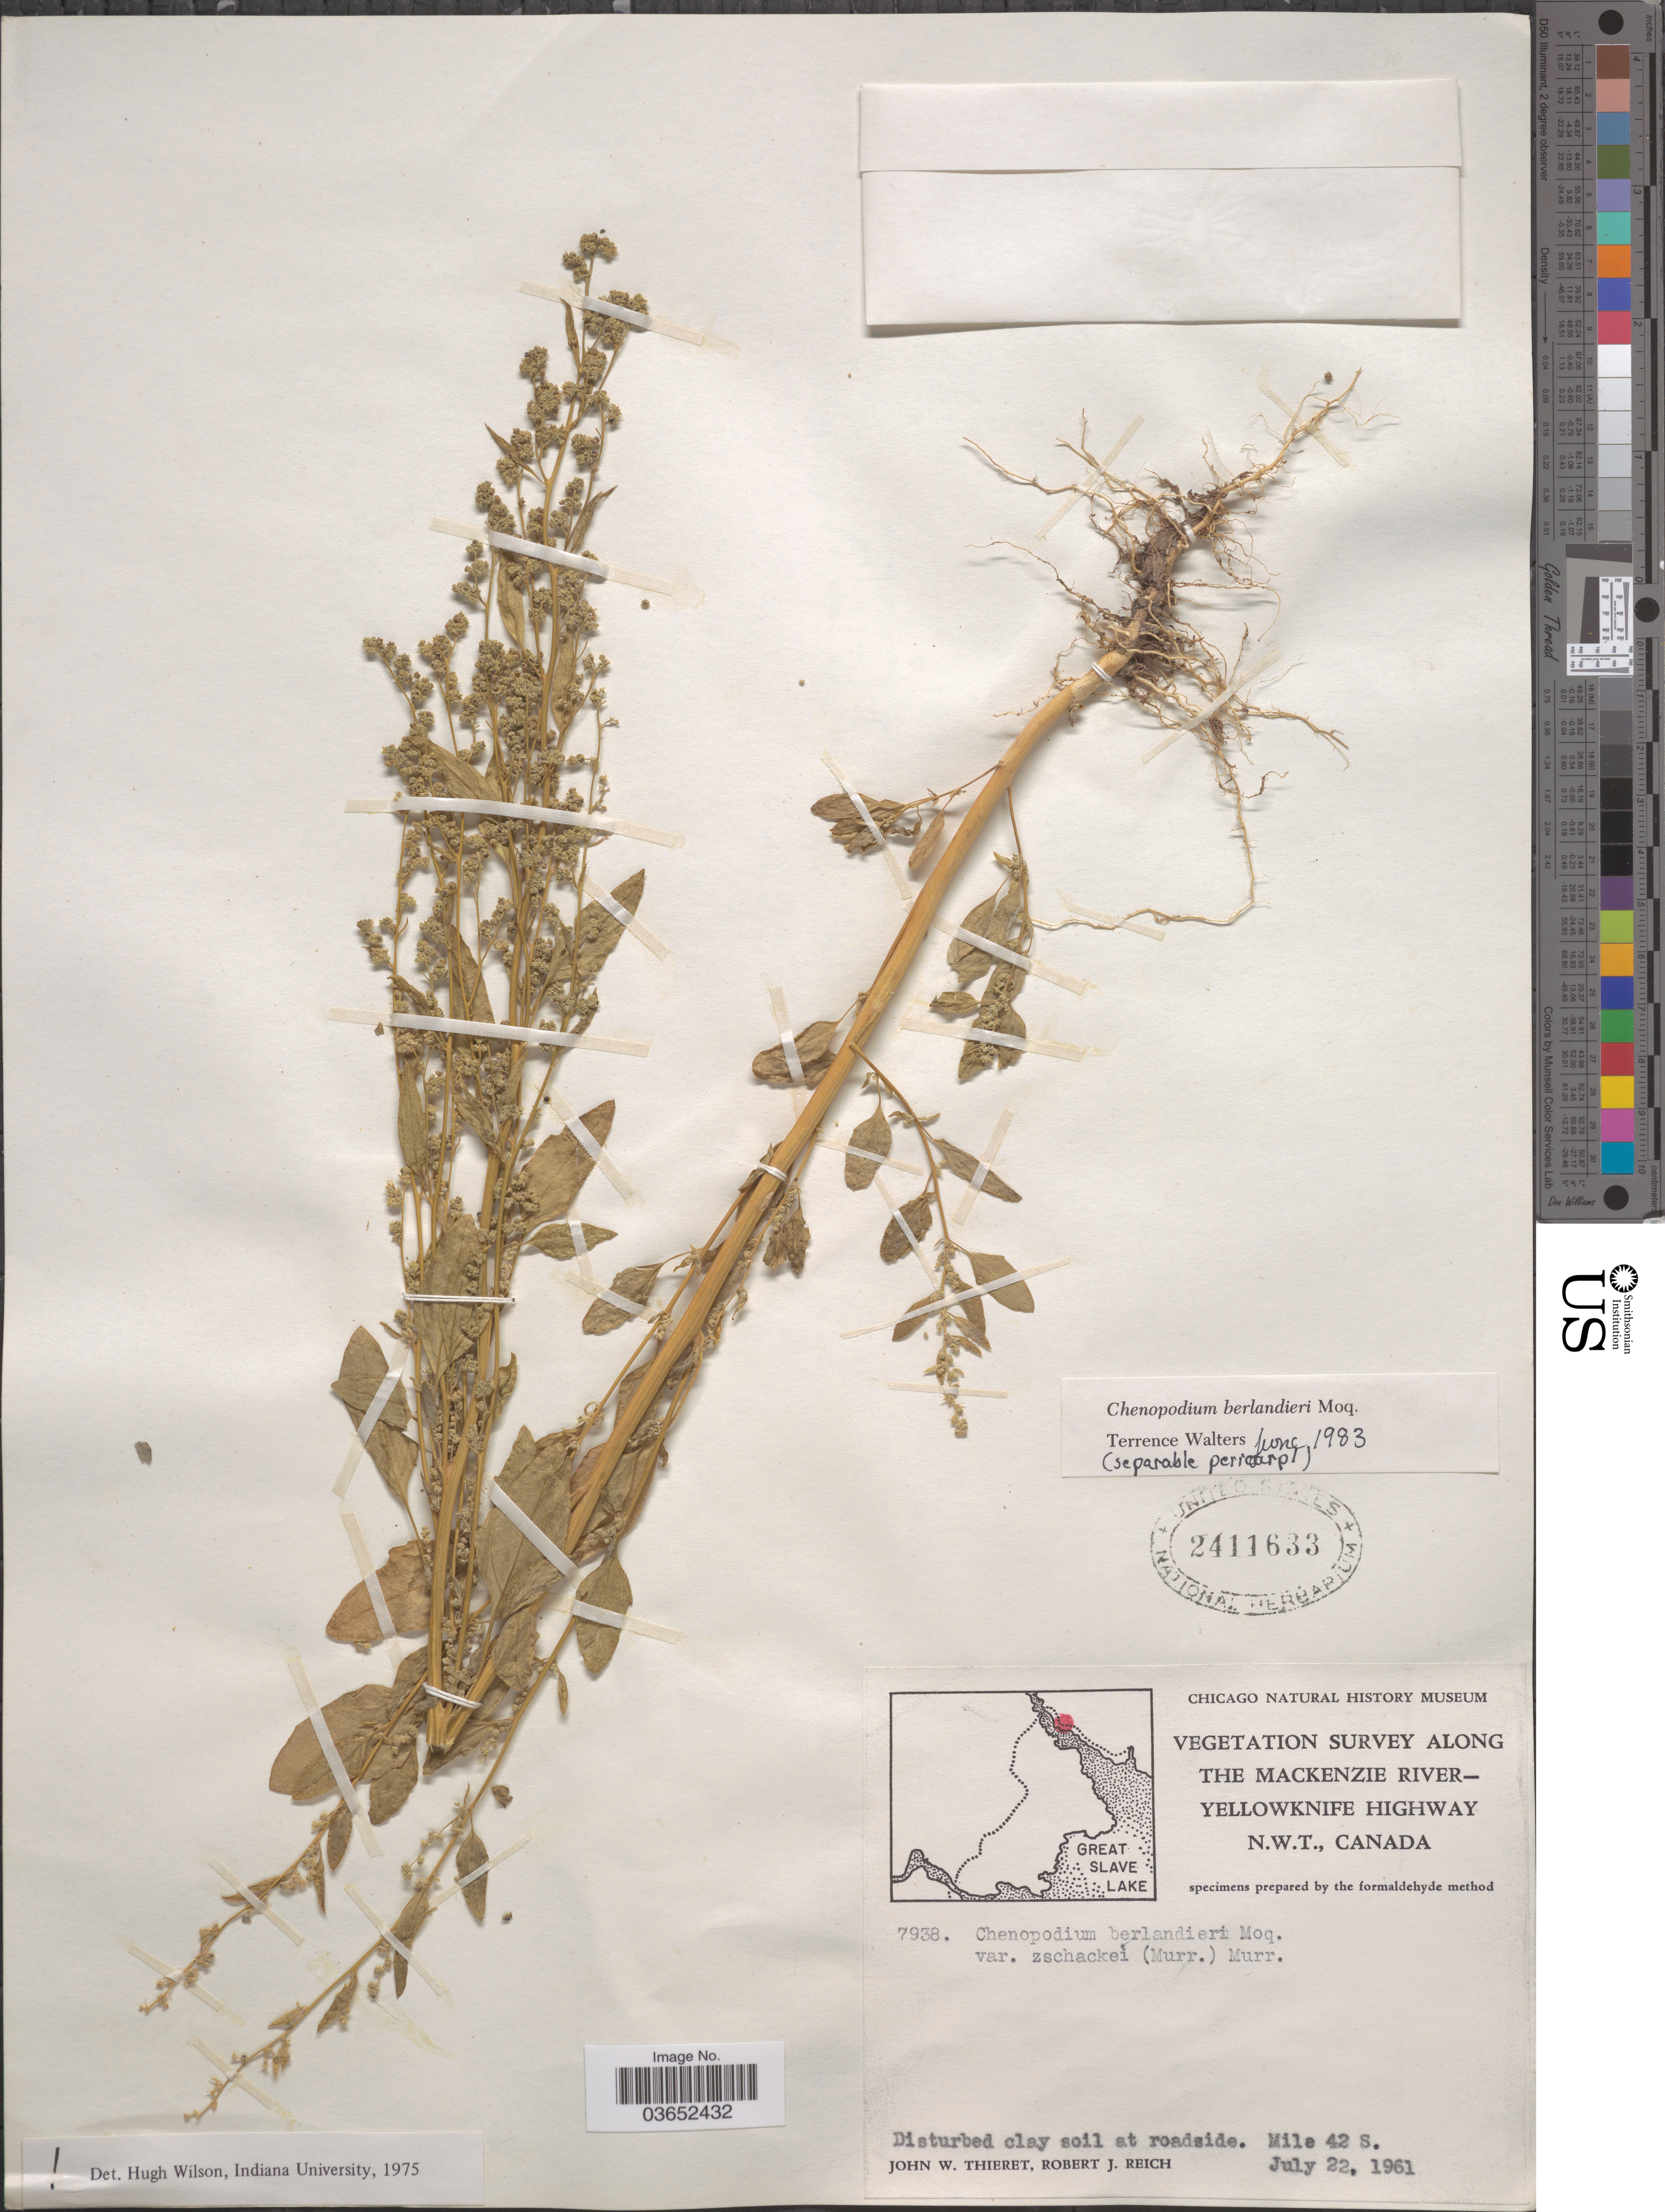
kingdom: Plantae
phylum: Tracheophyta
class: Magnoliopsida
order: Caryophyllales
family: Amaranthaceae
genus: Chenopodium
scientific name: Chenopodium berlandieri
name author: Moq.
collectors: J. W. Thieret & R. Reich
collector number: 7938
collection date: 1961-07-22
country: Canada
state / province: Northwest Territories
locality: Along the Mackenzie River-Yellowknife Highway. Disturbed clay soil at roadside. Mile 42 S.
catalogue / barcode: US 2411633